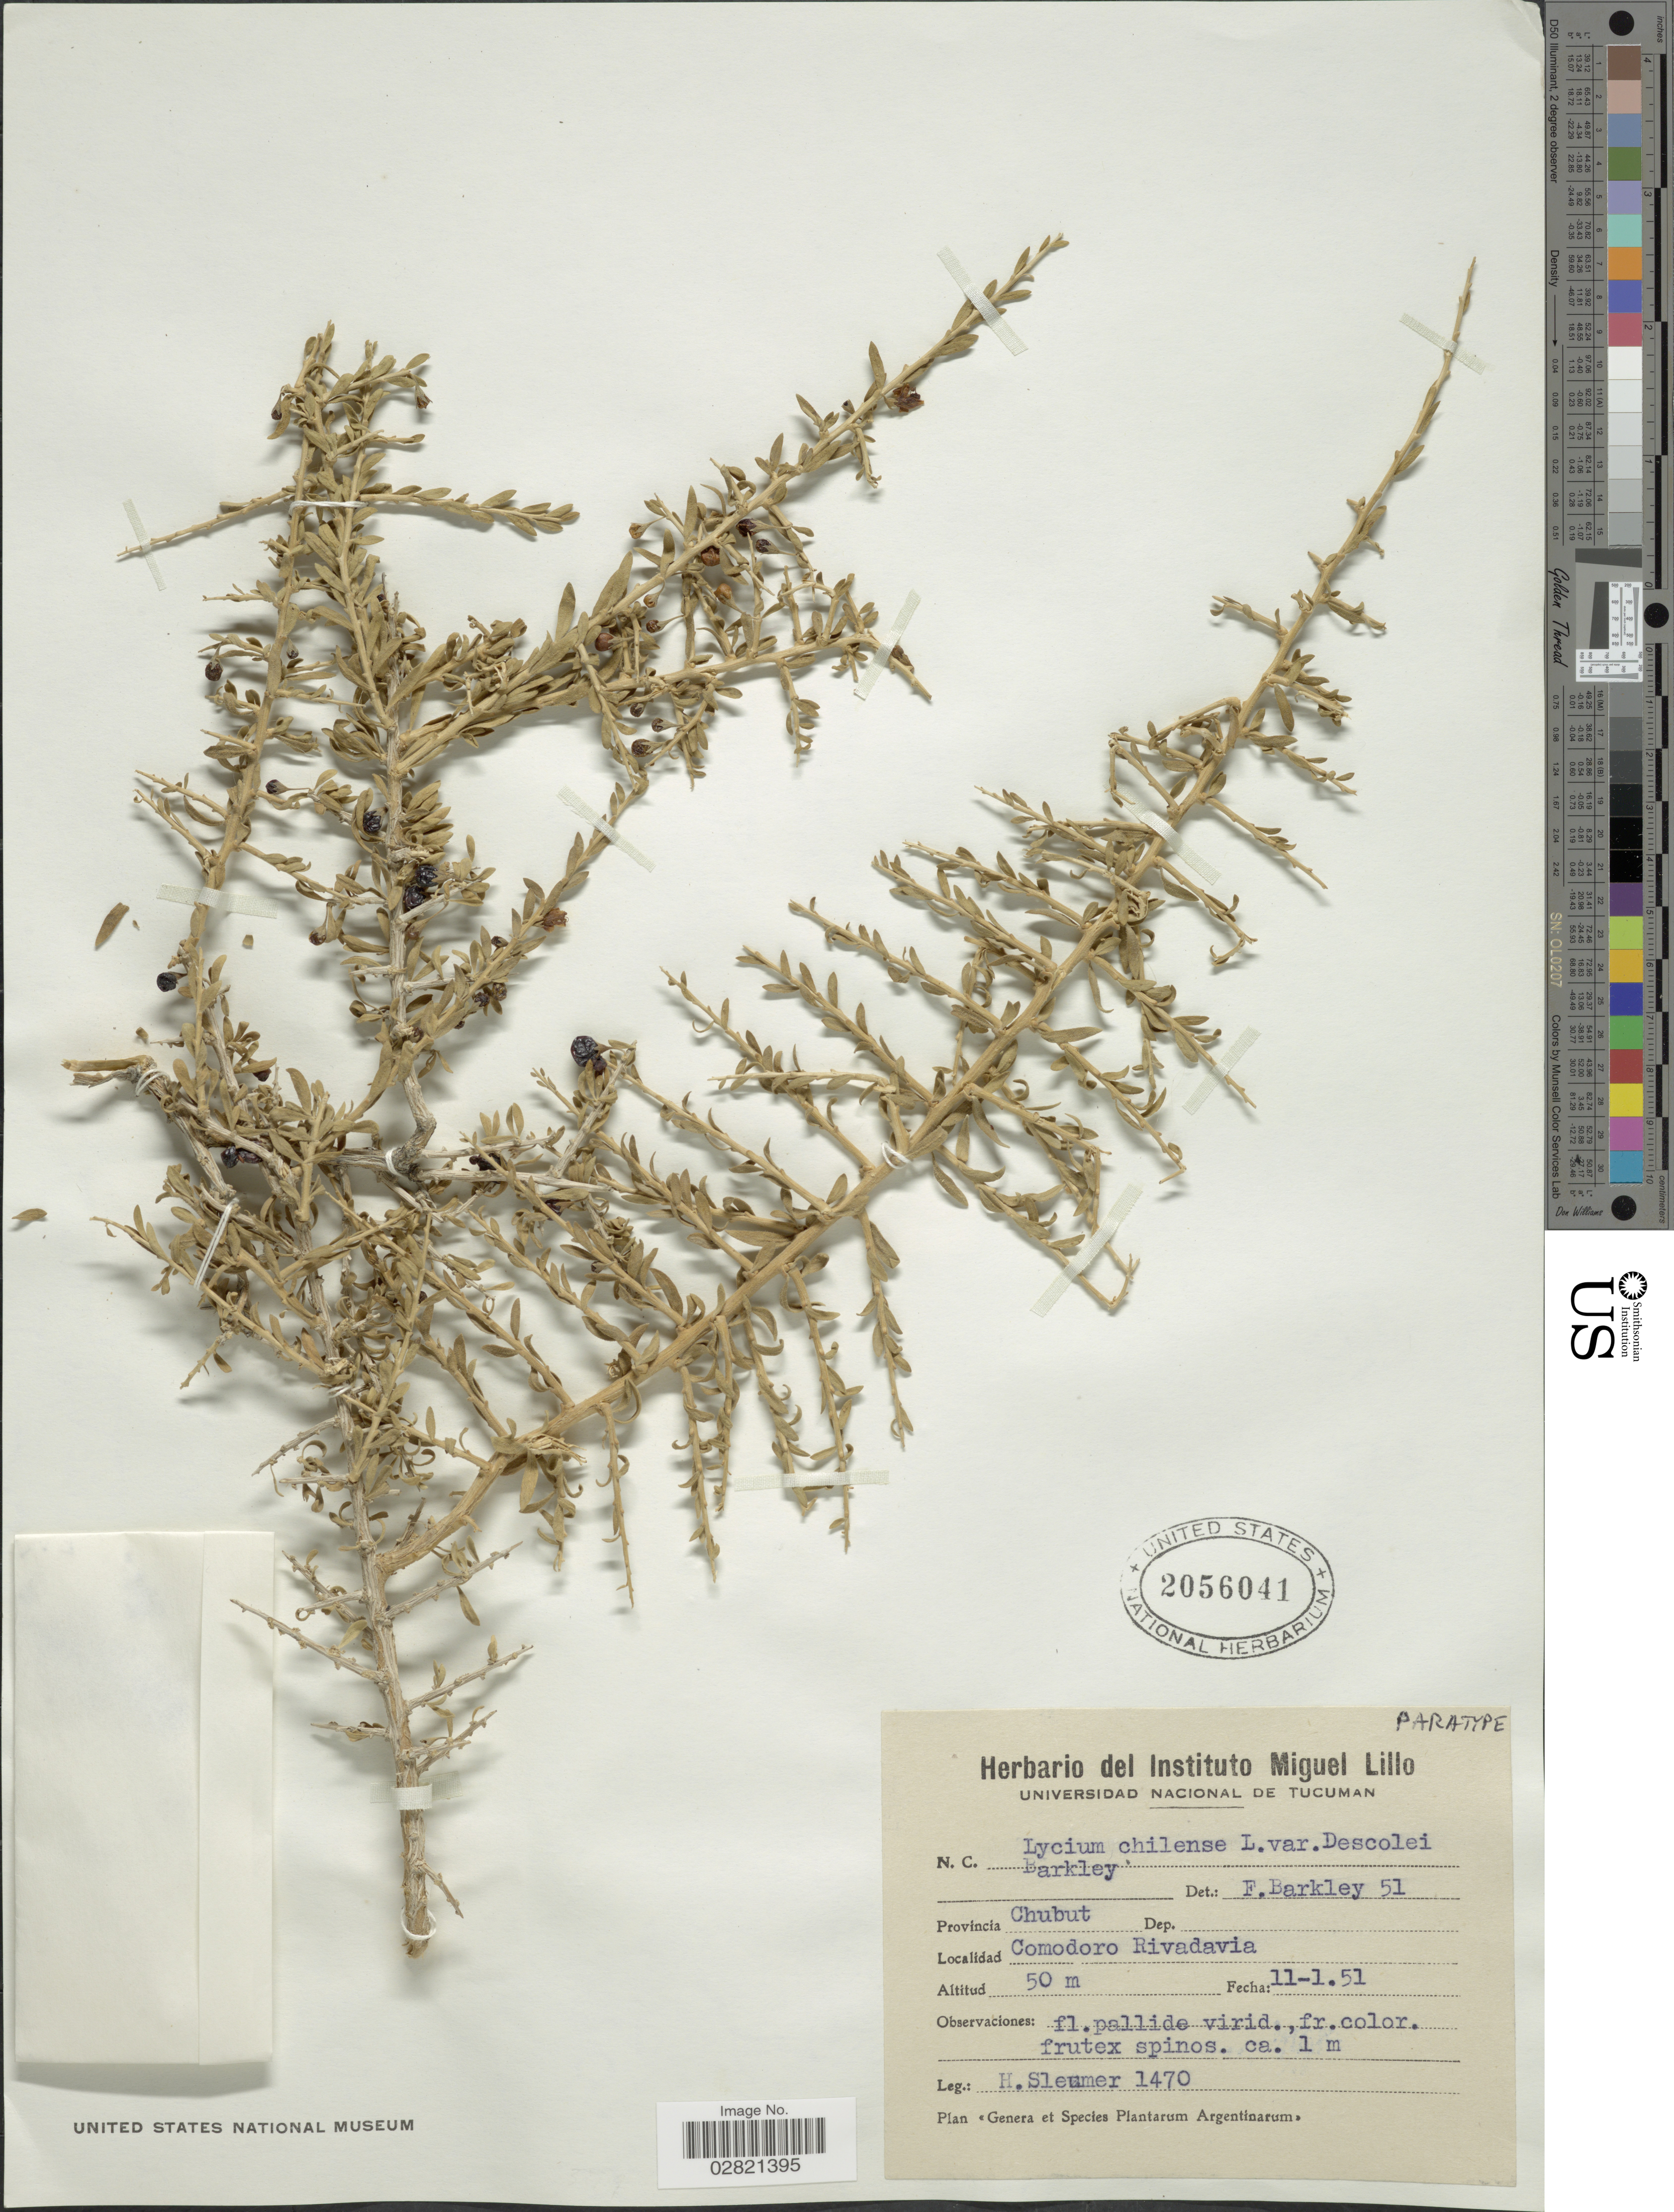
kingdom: Plantae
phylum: Tracheophyta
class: Magnoliopsida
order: Solanales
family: Solanaceae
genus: Lycium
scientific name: Lycium chilense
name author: Bertero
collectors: H. O. Sleumer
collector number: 1470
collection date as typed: Transcribed d/m/y: 11/1/51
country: Argentina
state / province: Chubut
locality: Provincia Chubut. Comodoro Rivadavia.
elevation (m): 50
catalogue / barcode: US 2056041